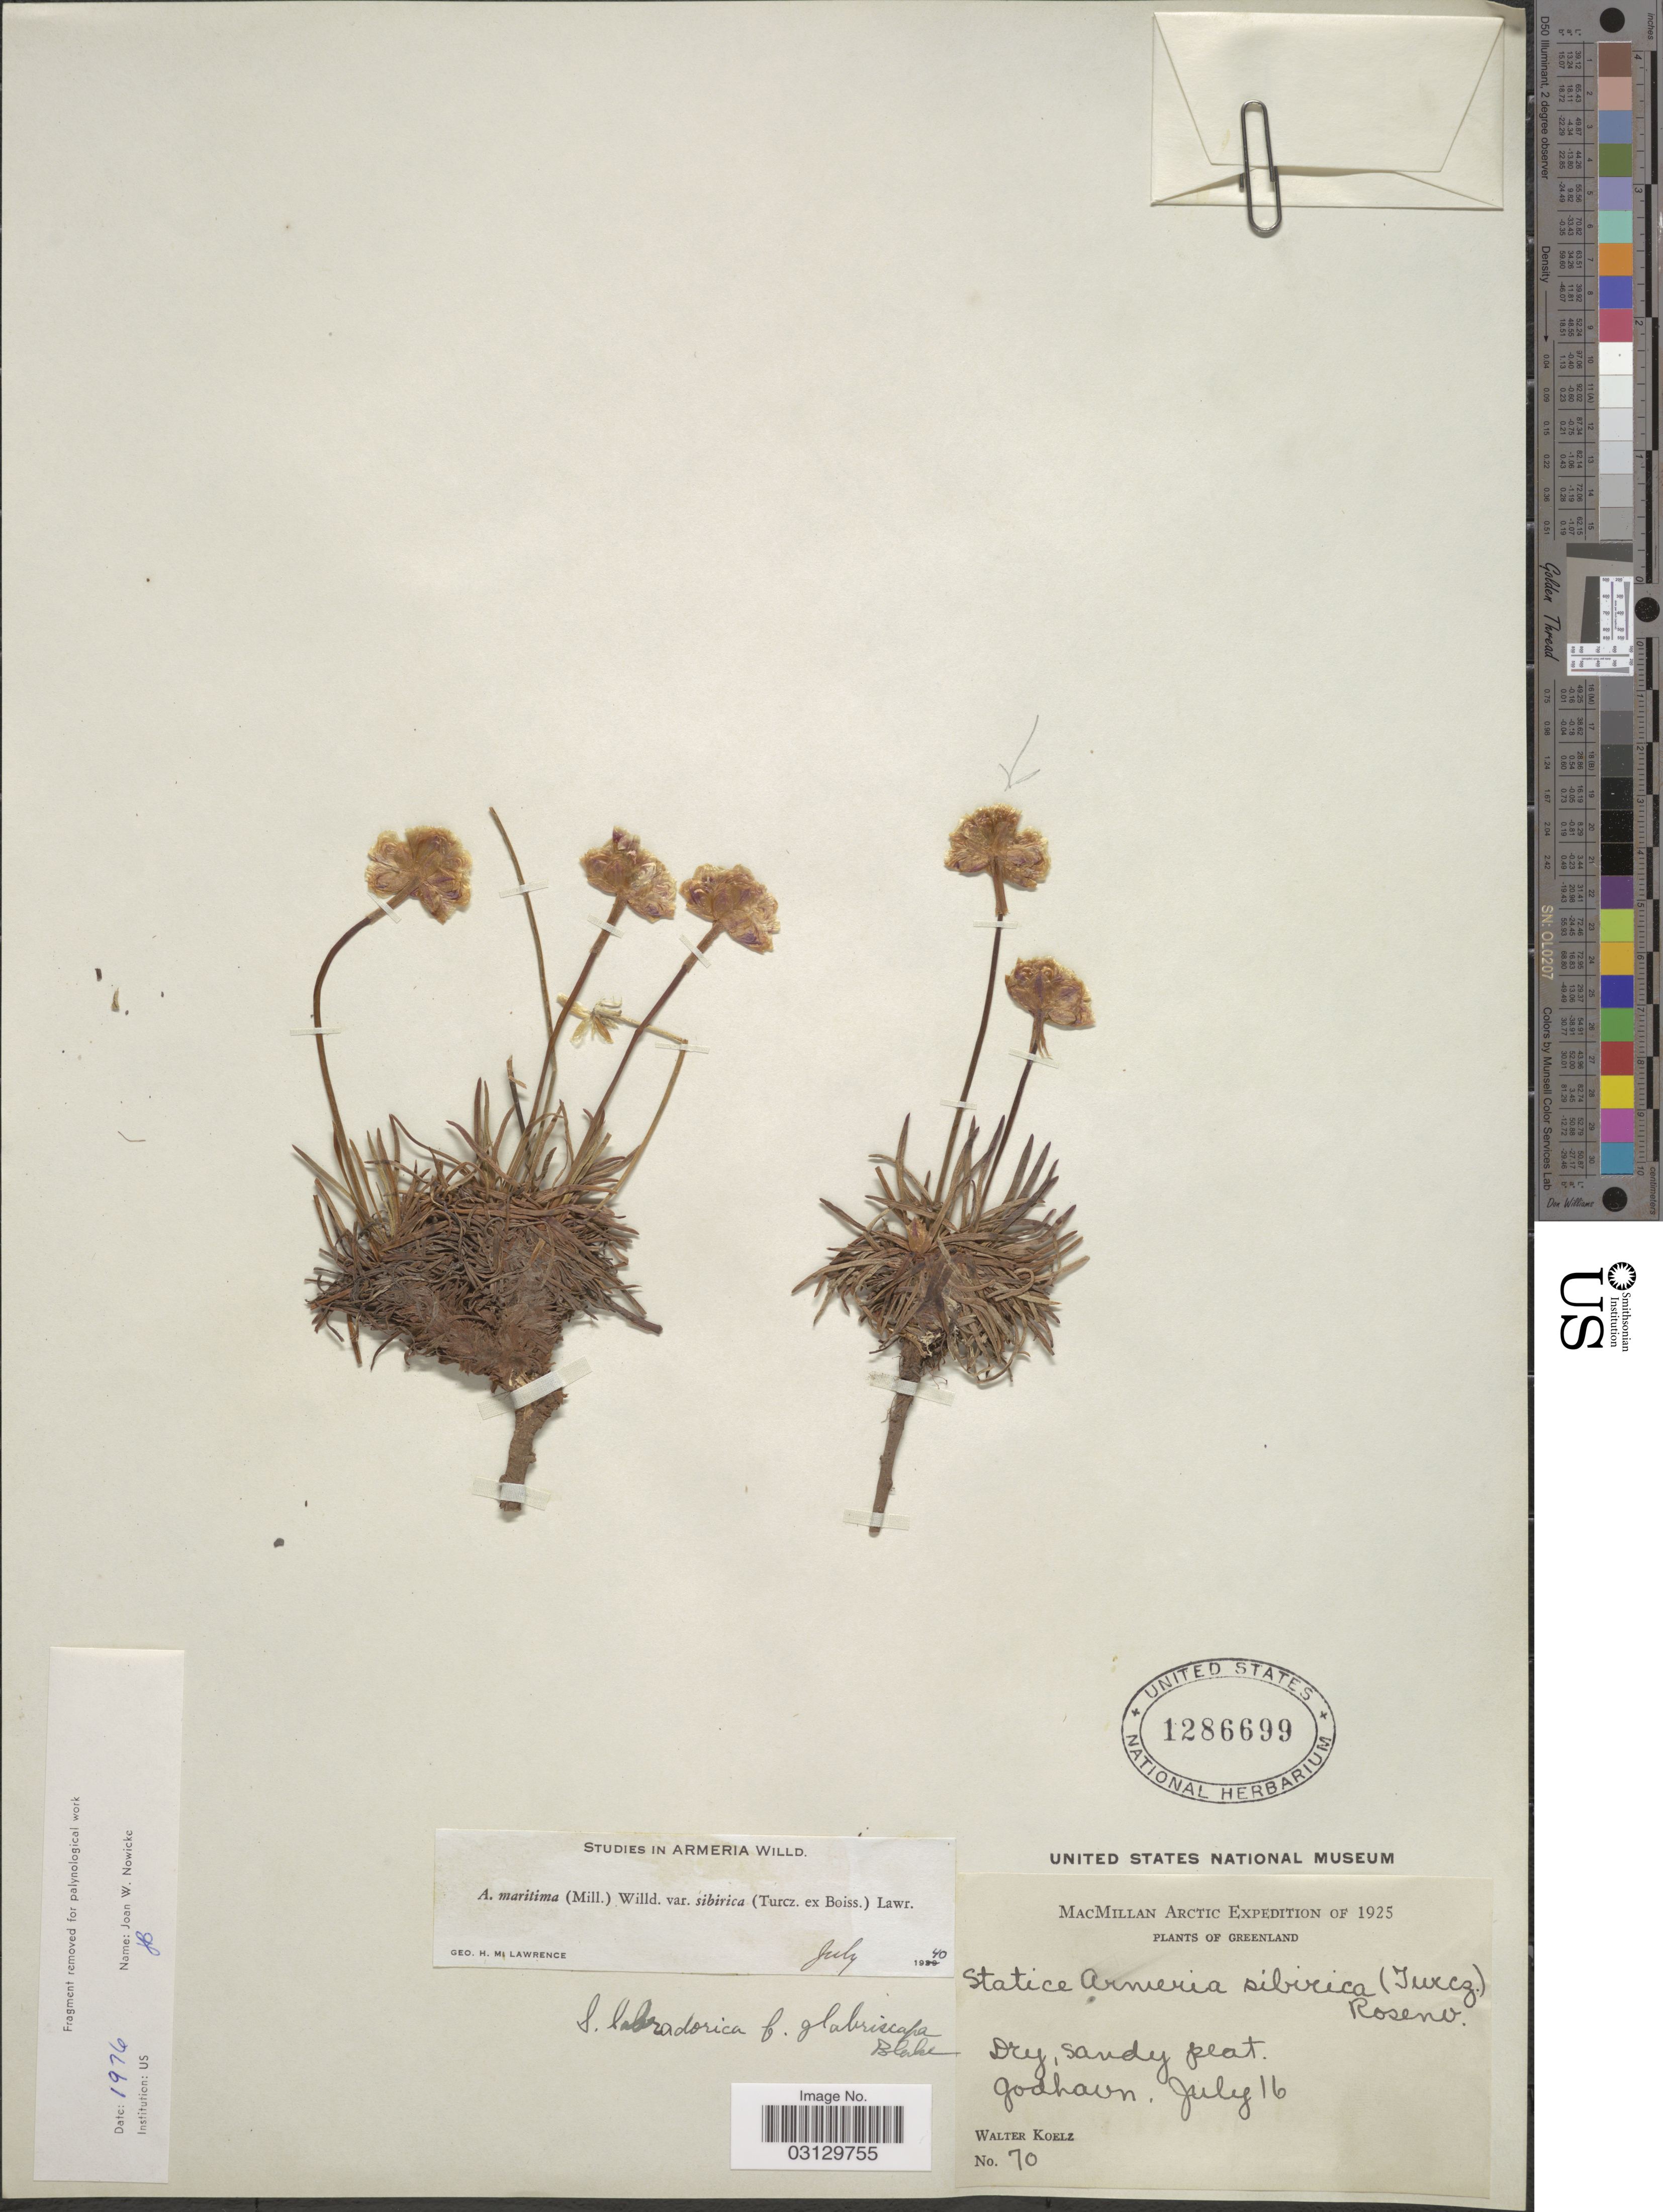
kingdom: Plantae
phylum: Tracheophyta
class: Magnoliopsida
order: Caryophyllales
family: Plumbaginaceae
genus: Armeria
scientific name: Armeria maritima subsp. sibirica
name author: (Turcz. ex Boiss.) Nyman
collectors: W. N. Koelz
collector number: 70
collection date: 1925-07-16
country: Greenland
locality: Godhavn.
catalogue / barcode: US 1286699